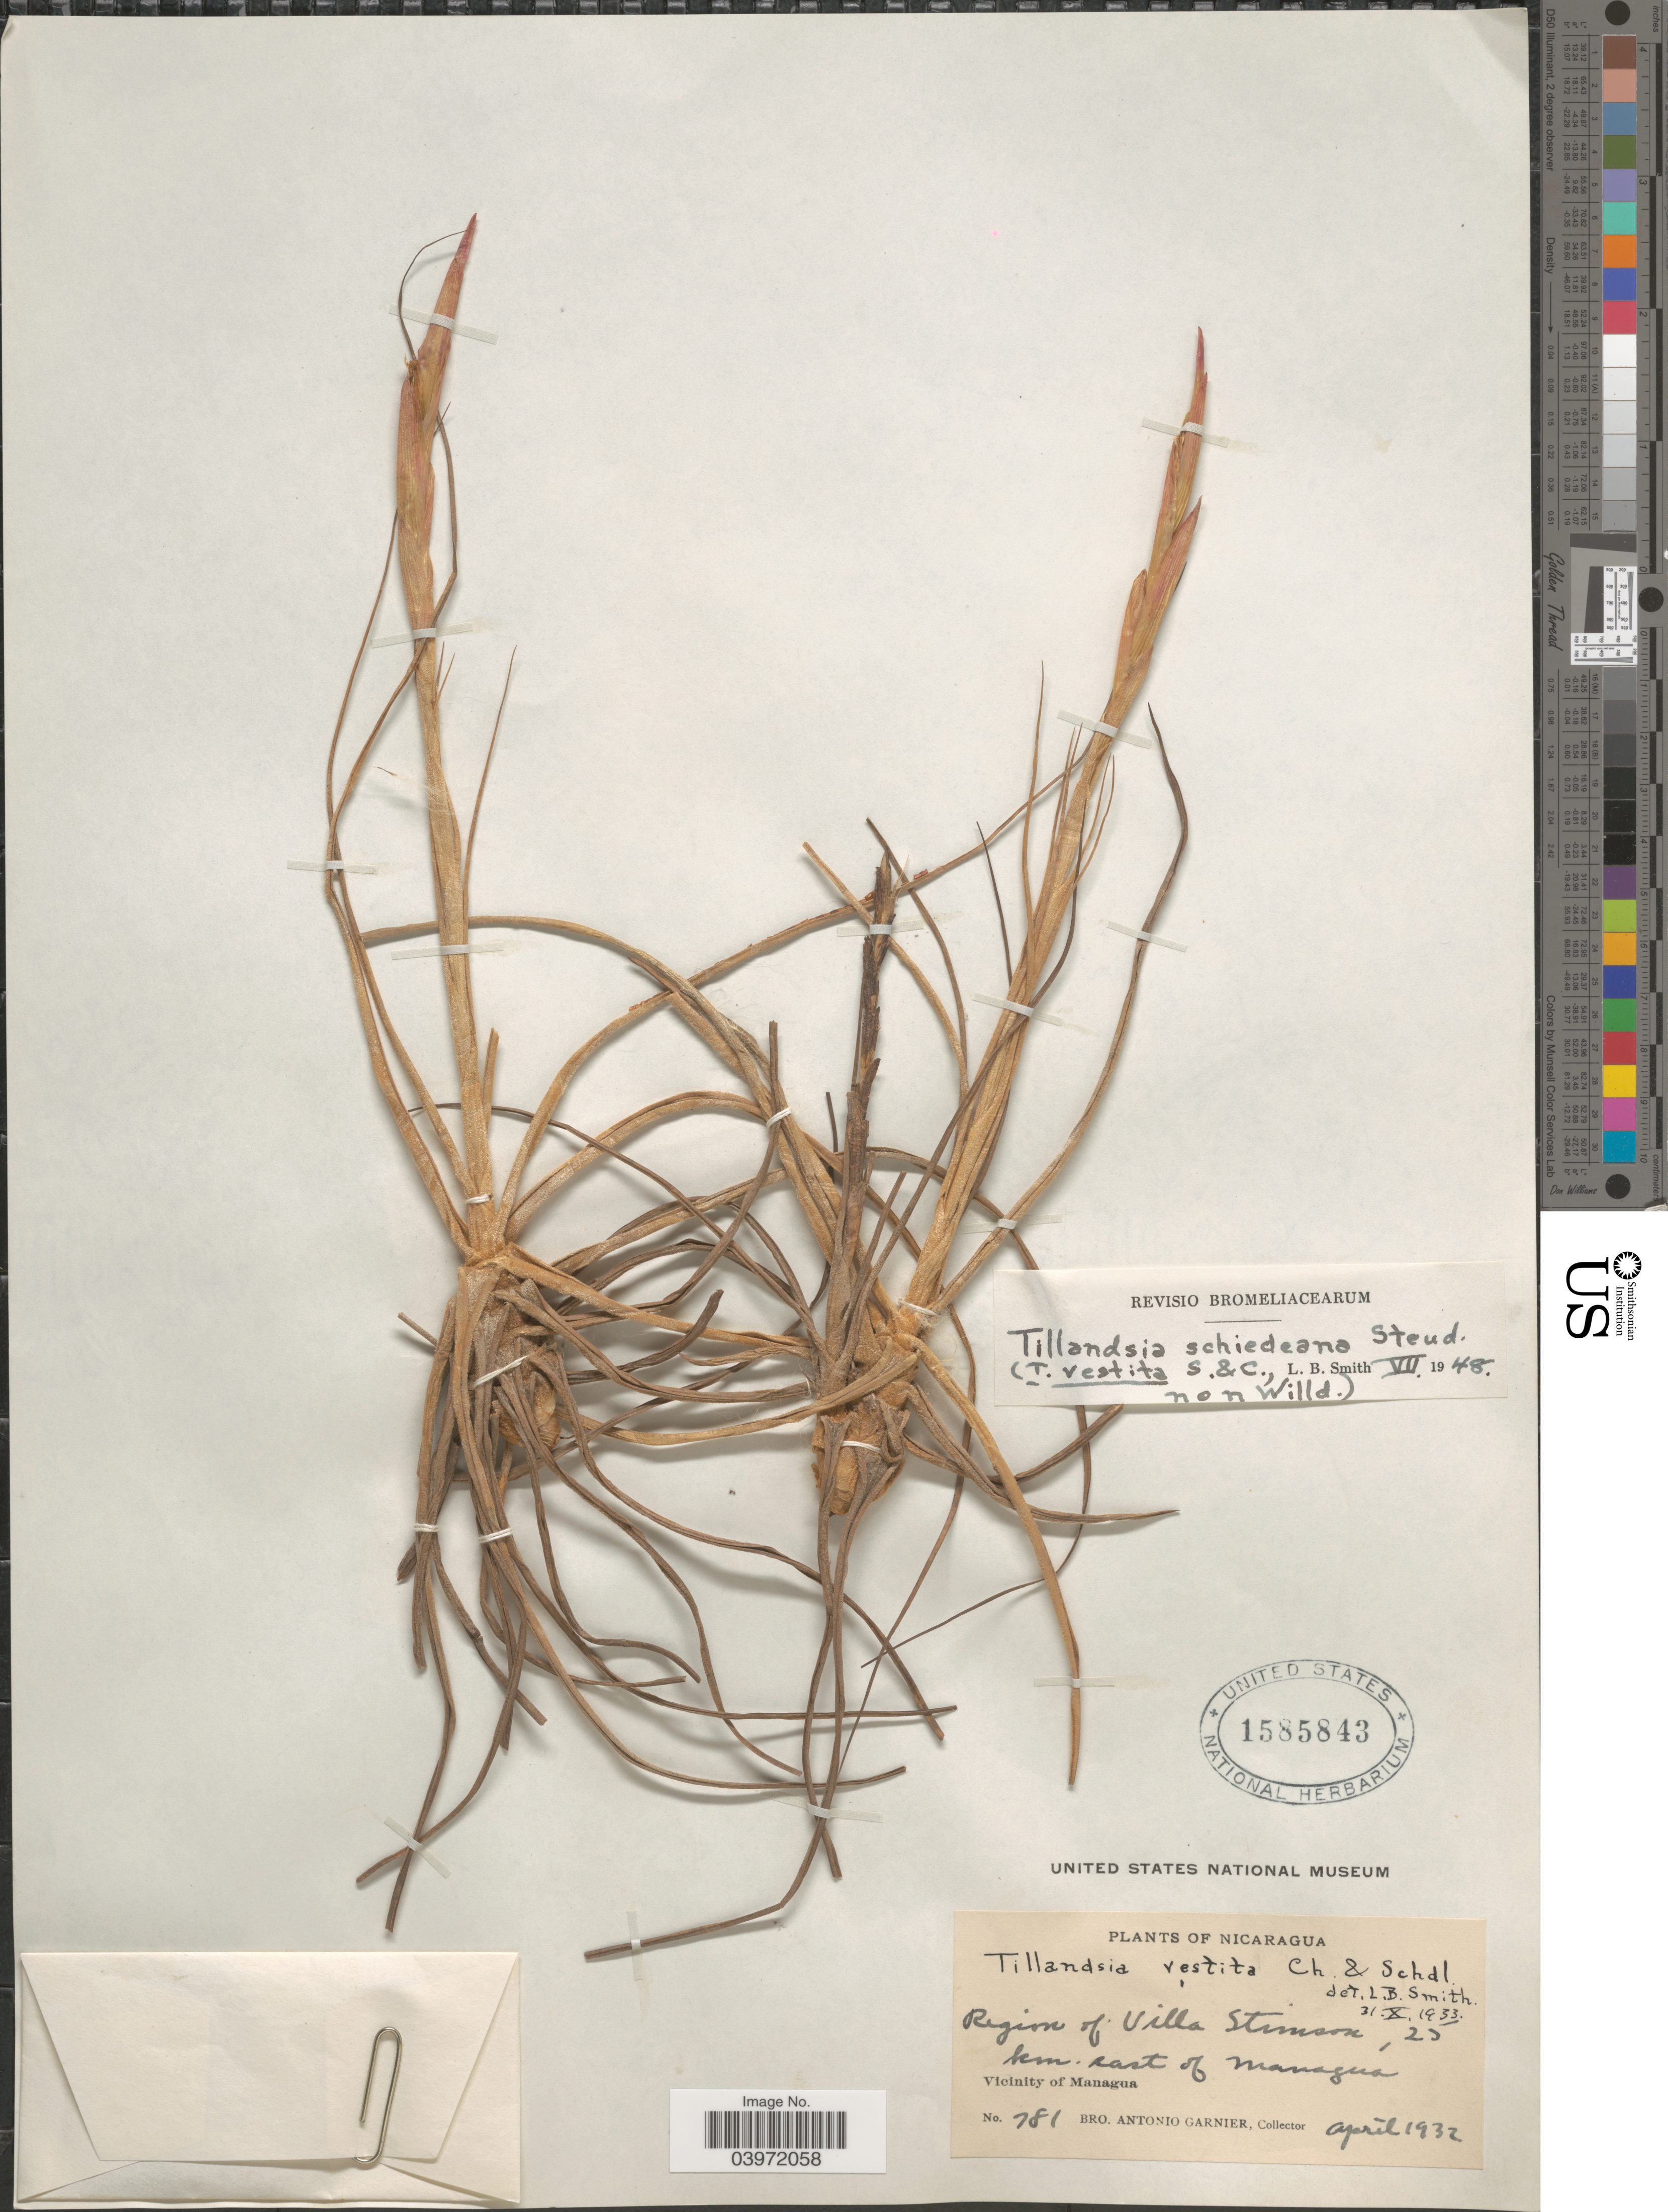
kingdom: Plantae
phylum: Tracheophyta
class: Liliopsida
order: Poales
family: Bromeliaceae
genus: Tillandsia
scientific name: Tillandsia schiedeana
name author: Steud.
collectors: Bro. A. Garnier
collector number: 781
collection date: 1932-04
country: Nicaragua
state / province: Managua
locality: Region of Villa Stimson, 25 km. east of Managúa. Vicinity of Managua.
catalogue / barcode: US 1585843